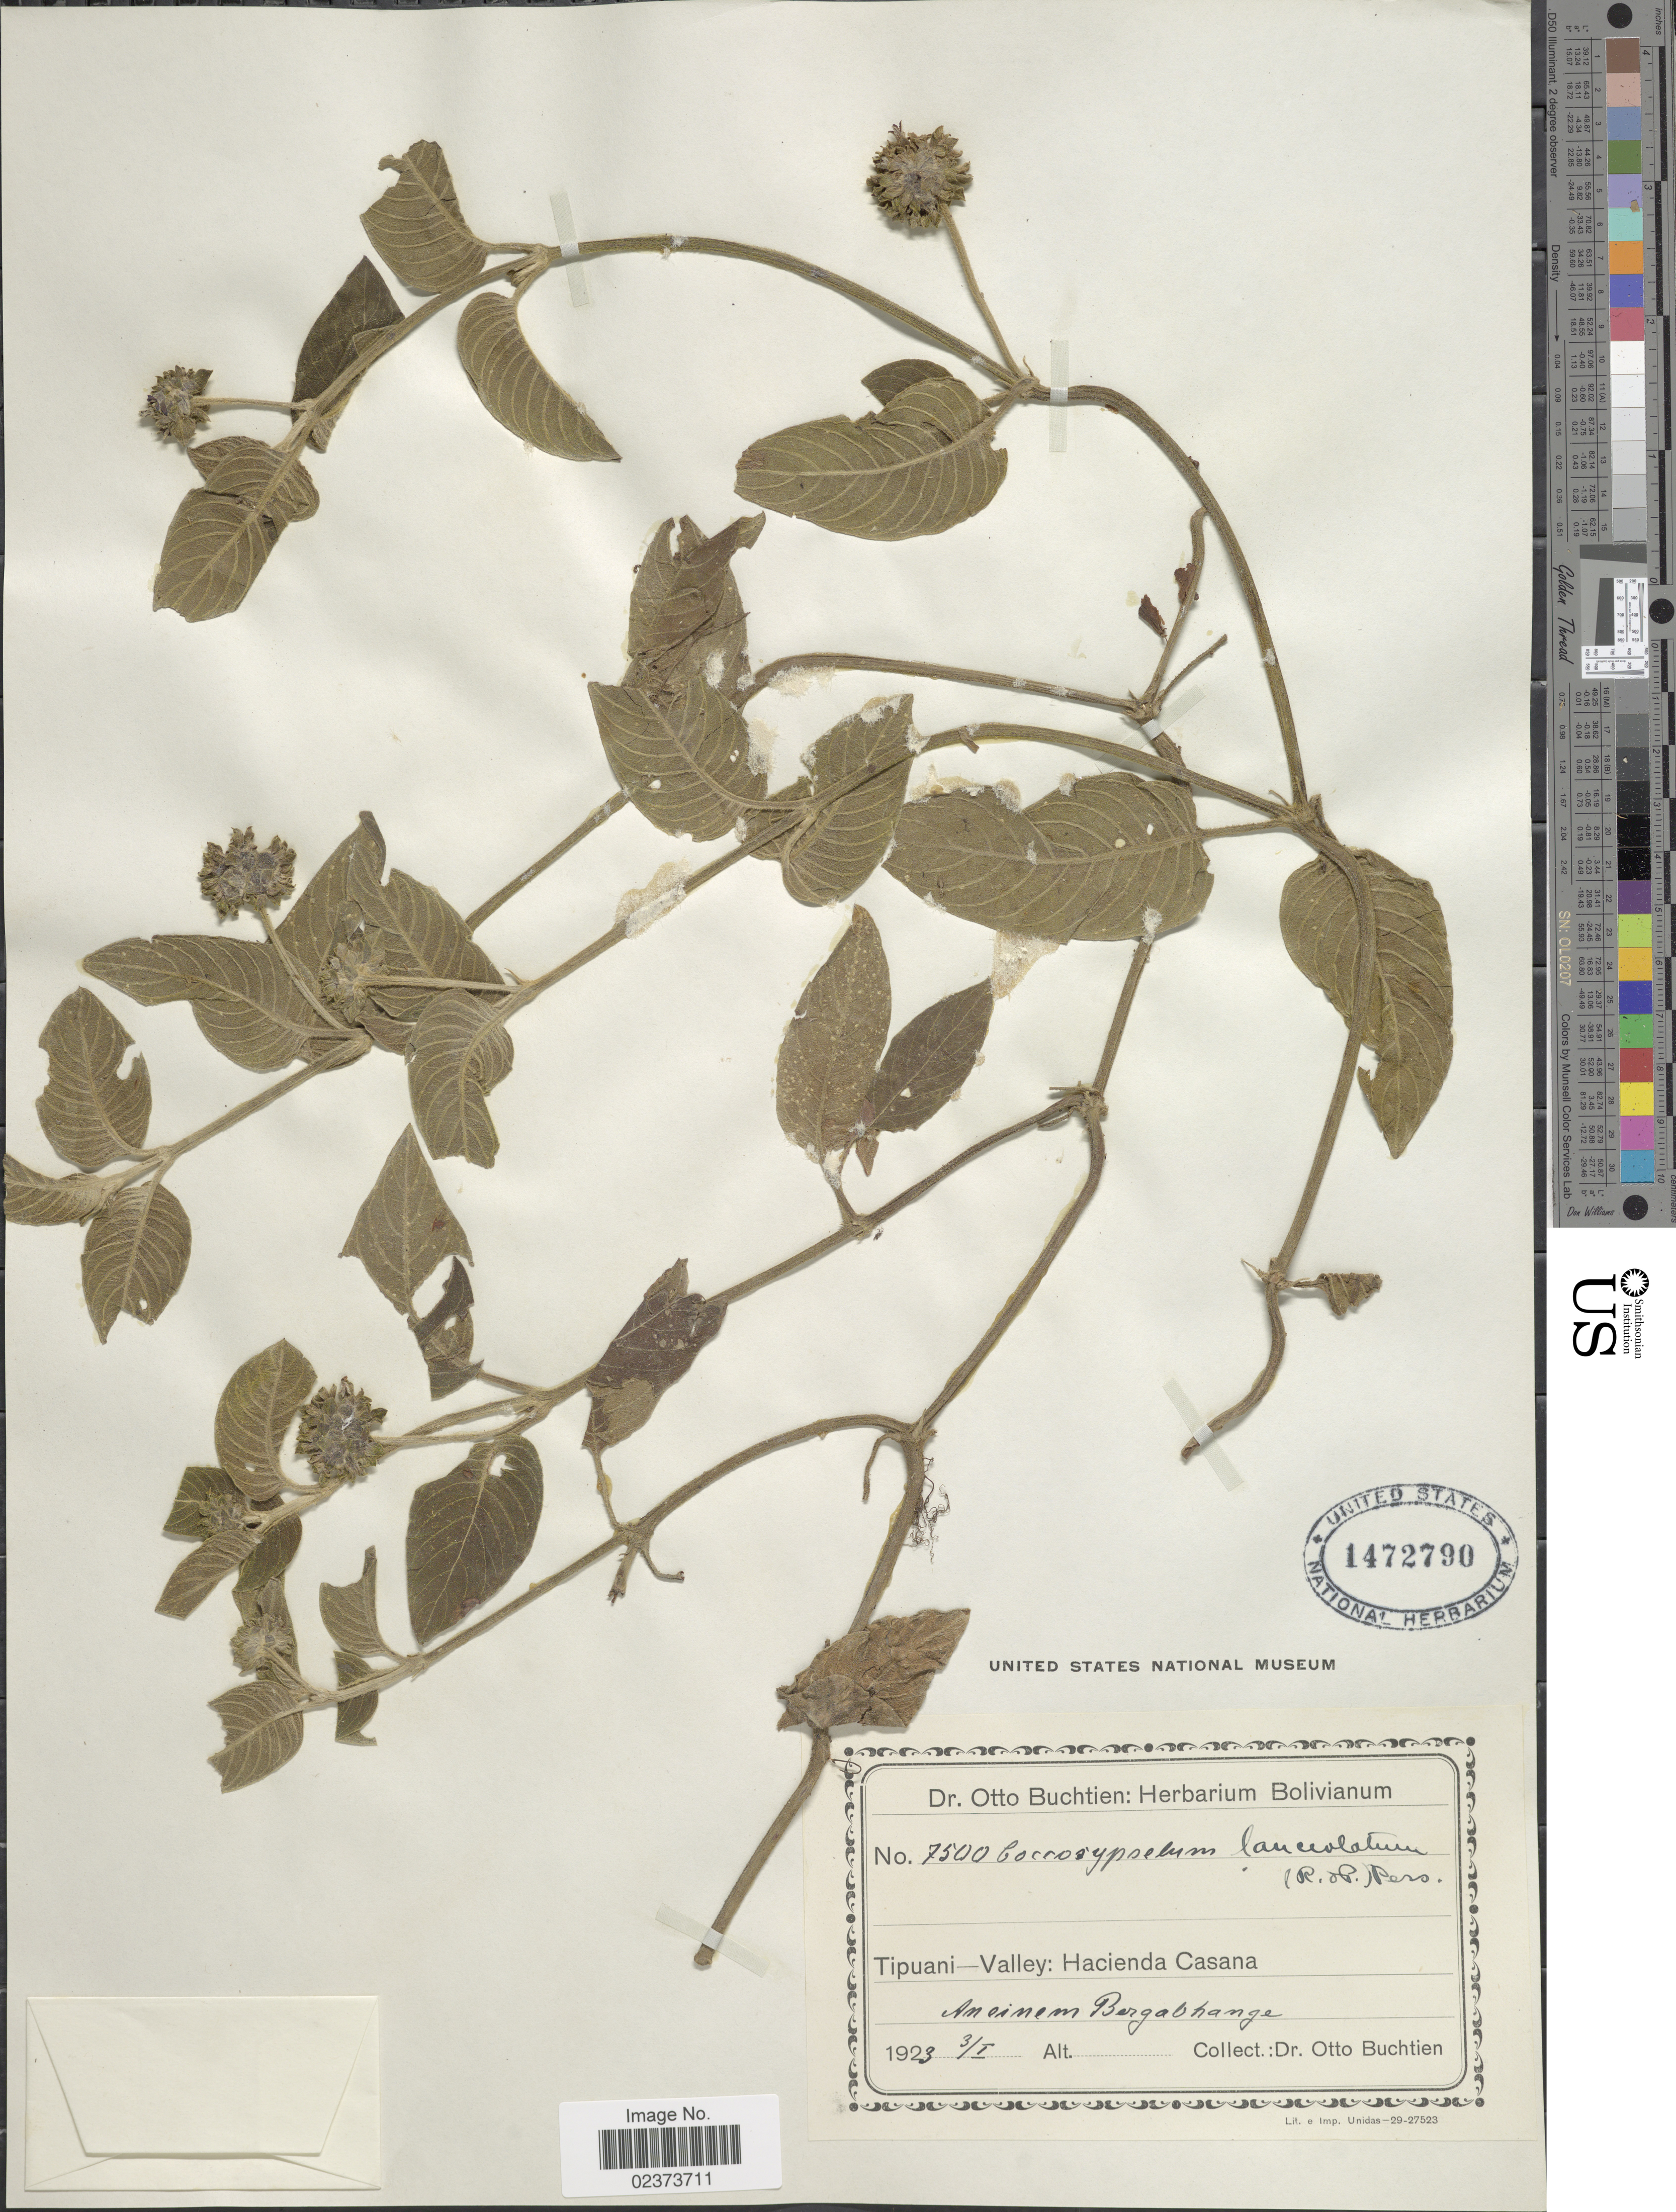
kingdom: Plantae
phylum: Tracheophyta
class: Magnoliopsida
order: Gentianales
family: Rubiaceae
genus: Coccocypselum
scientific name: Coccocypselum lanceolatum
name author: (Ruiz & Pav.) Pers.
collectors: O. Buchtien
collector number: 7500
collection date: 1923-01-03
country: Bolivia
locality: Tipuani-Valley: Hacienda Casana, An einem Bergabhange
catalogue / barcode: US 1472790